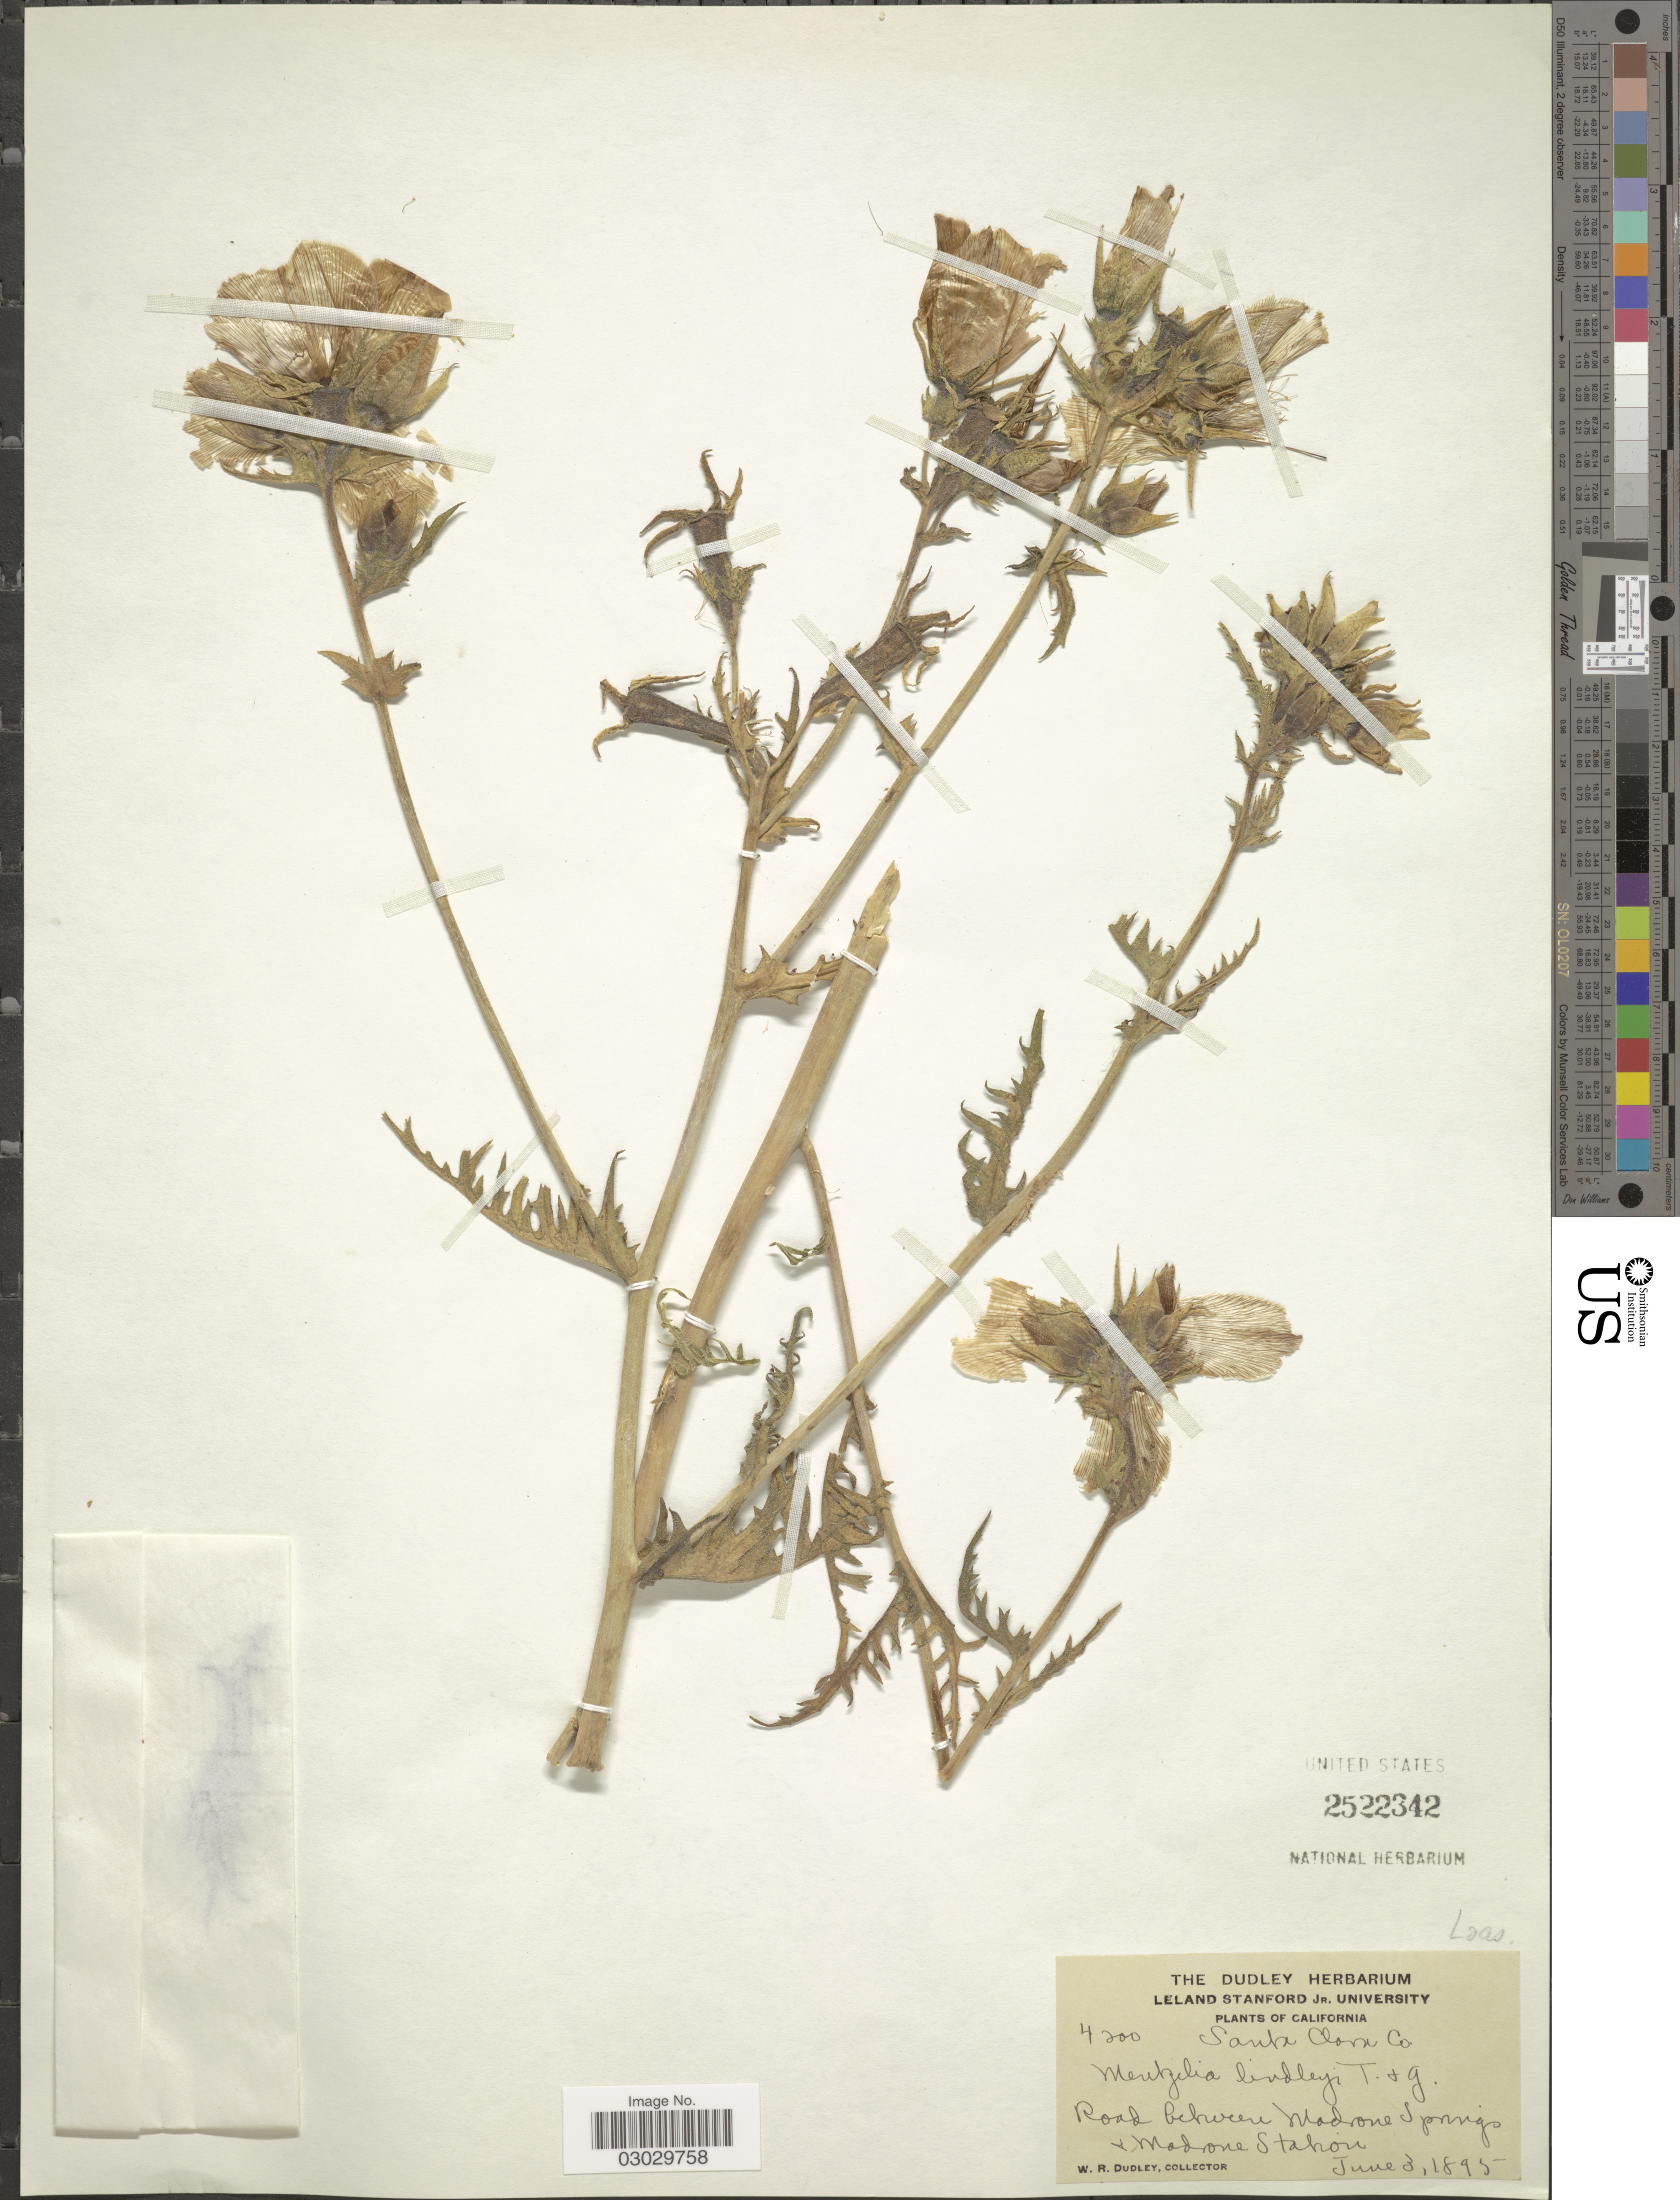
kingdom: Plantae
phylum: Tracheophyta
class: Magnoliopsida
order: Cornales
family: Loasaceae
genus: Mentzelia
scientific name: Mentzelia lindleyi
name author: Torr. & A. Gray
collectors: W. Dudley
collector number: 4200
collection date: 1895-06-03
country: United States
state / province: California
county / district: Santa Clara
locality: Santa Clara Co. Road between Madrone Springs + Madrone Station.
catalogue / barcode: US 2522342